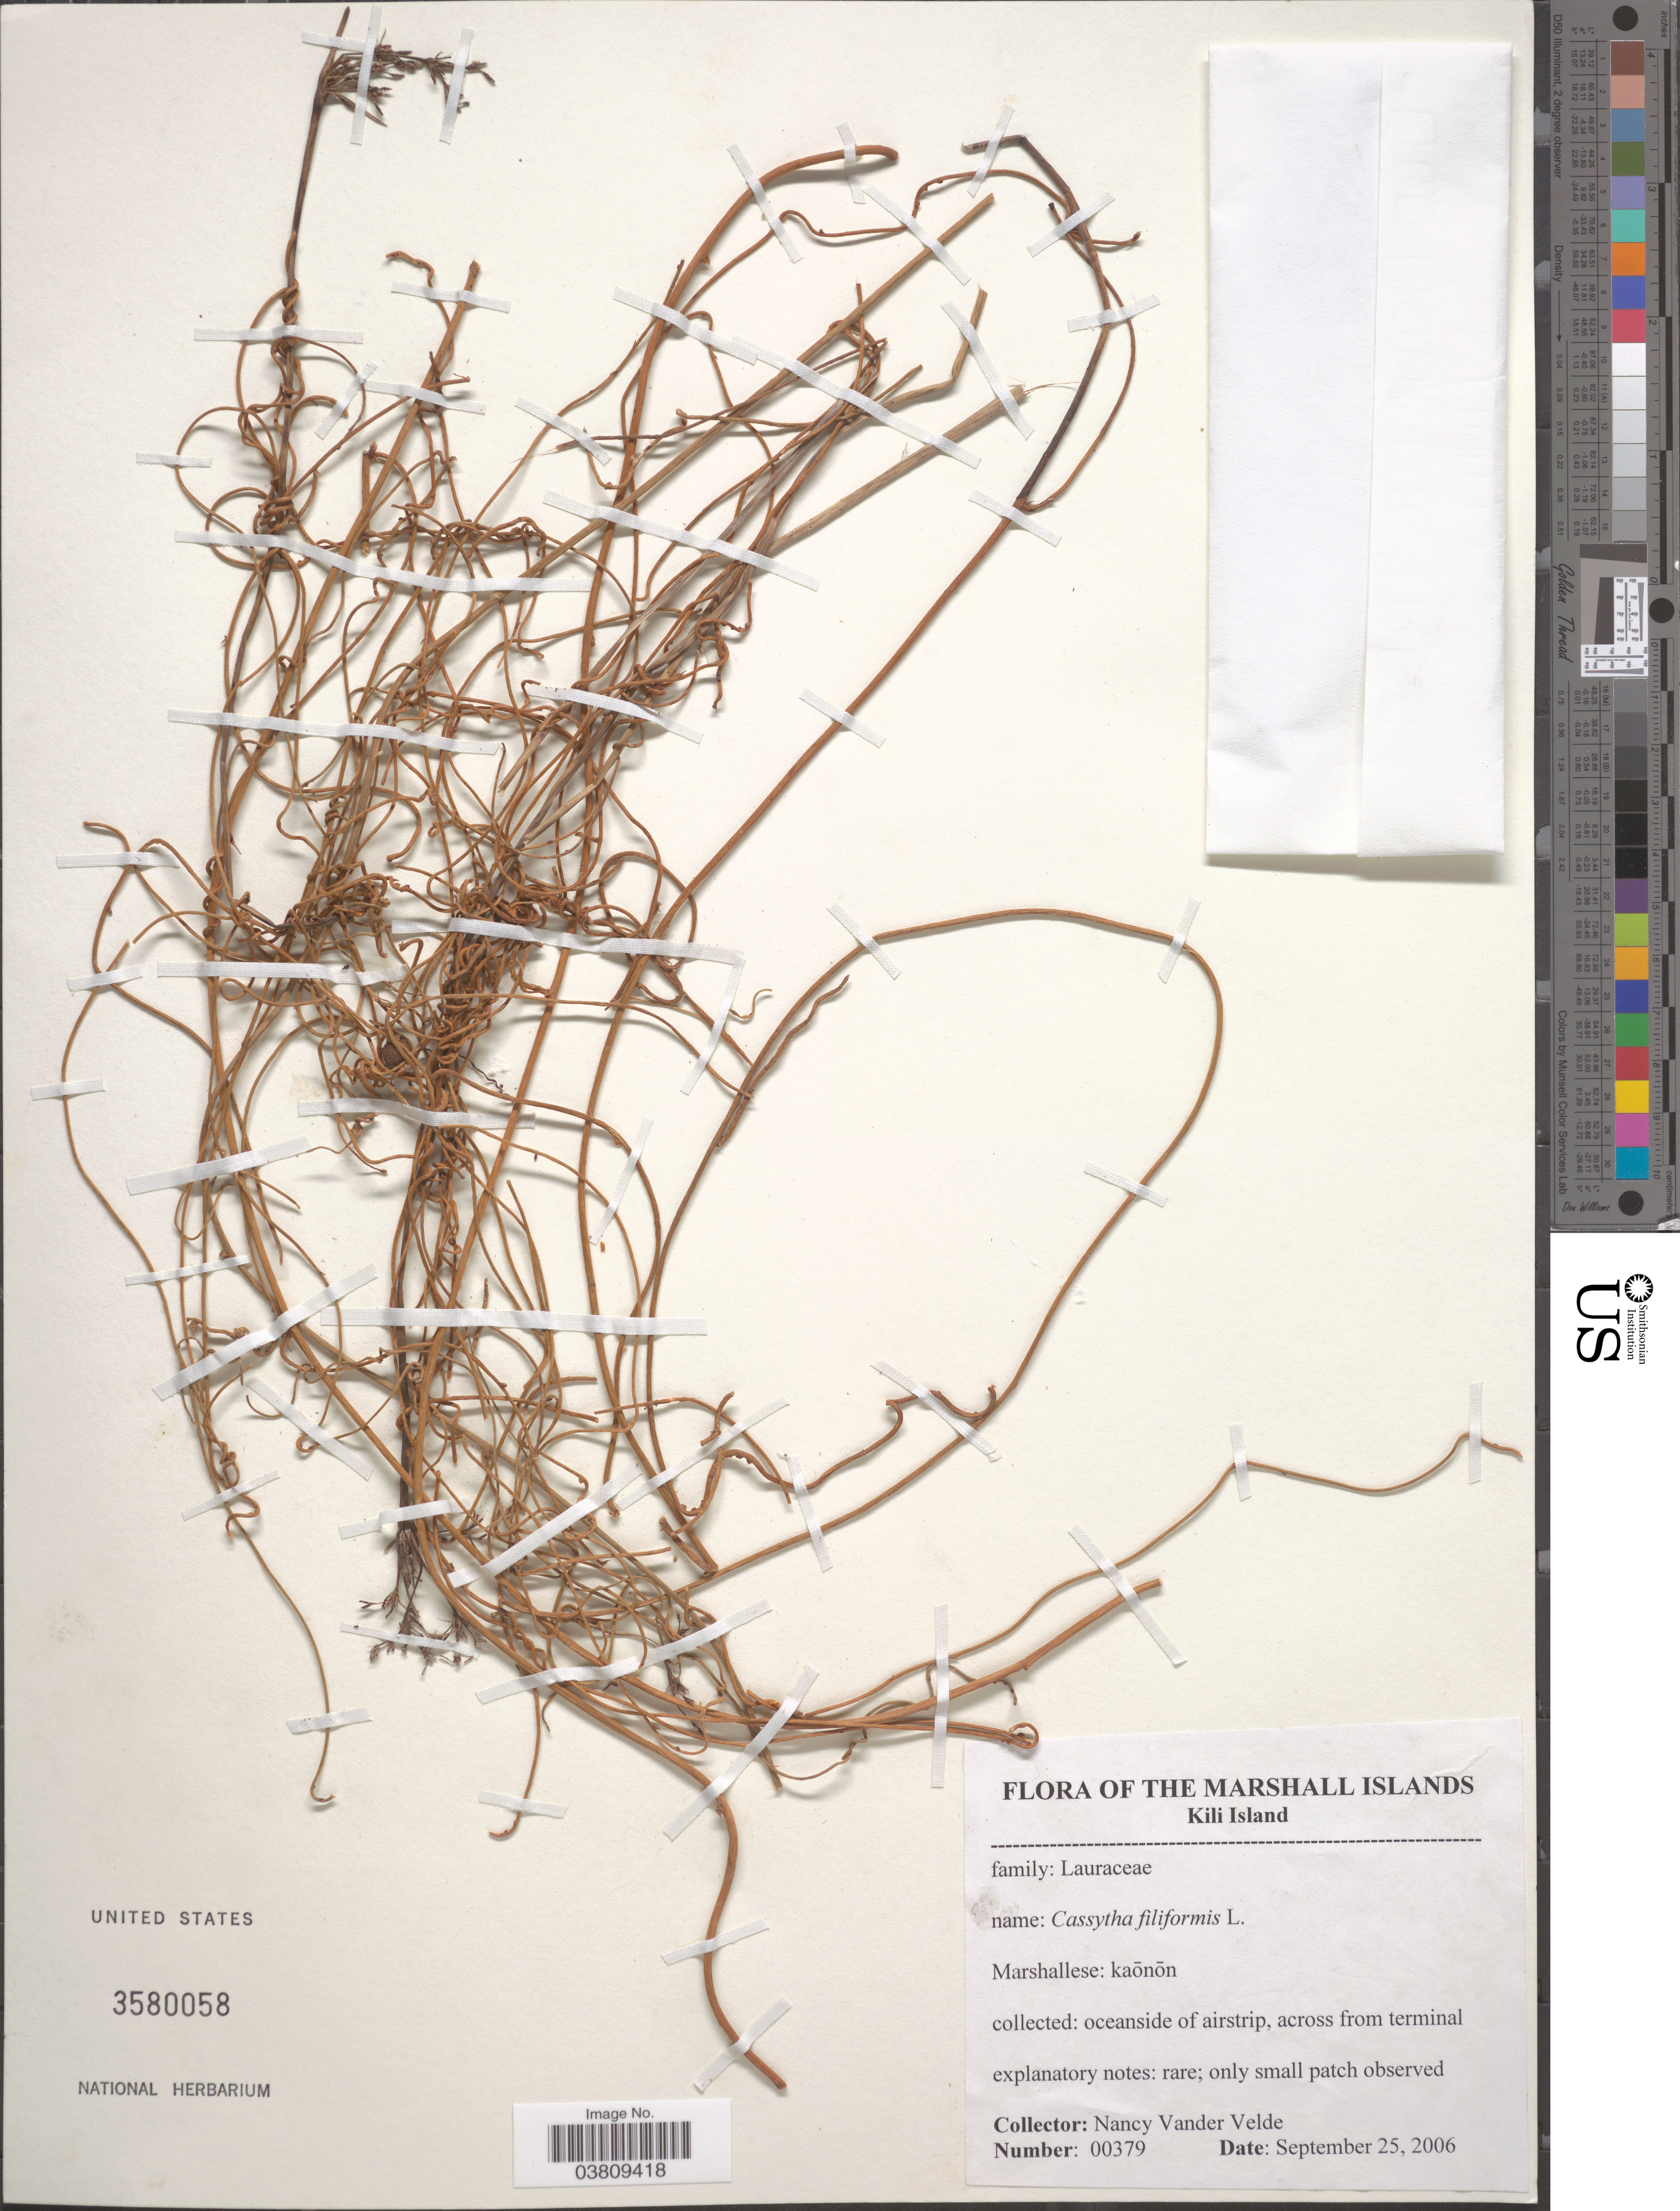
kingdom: Plantae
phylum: Tracheophyta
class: Magnoliopsida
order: Laurales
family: Lauraceae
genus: Cassytha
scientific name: Cassytha filiformis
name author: L.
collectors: N. Vander Velde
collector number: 00379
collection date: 2006-09-25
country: Marshall Islands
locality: Kili Island. Oceanside of airstrip, across from terminal.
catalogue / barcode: US 3580058